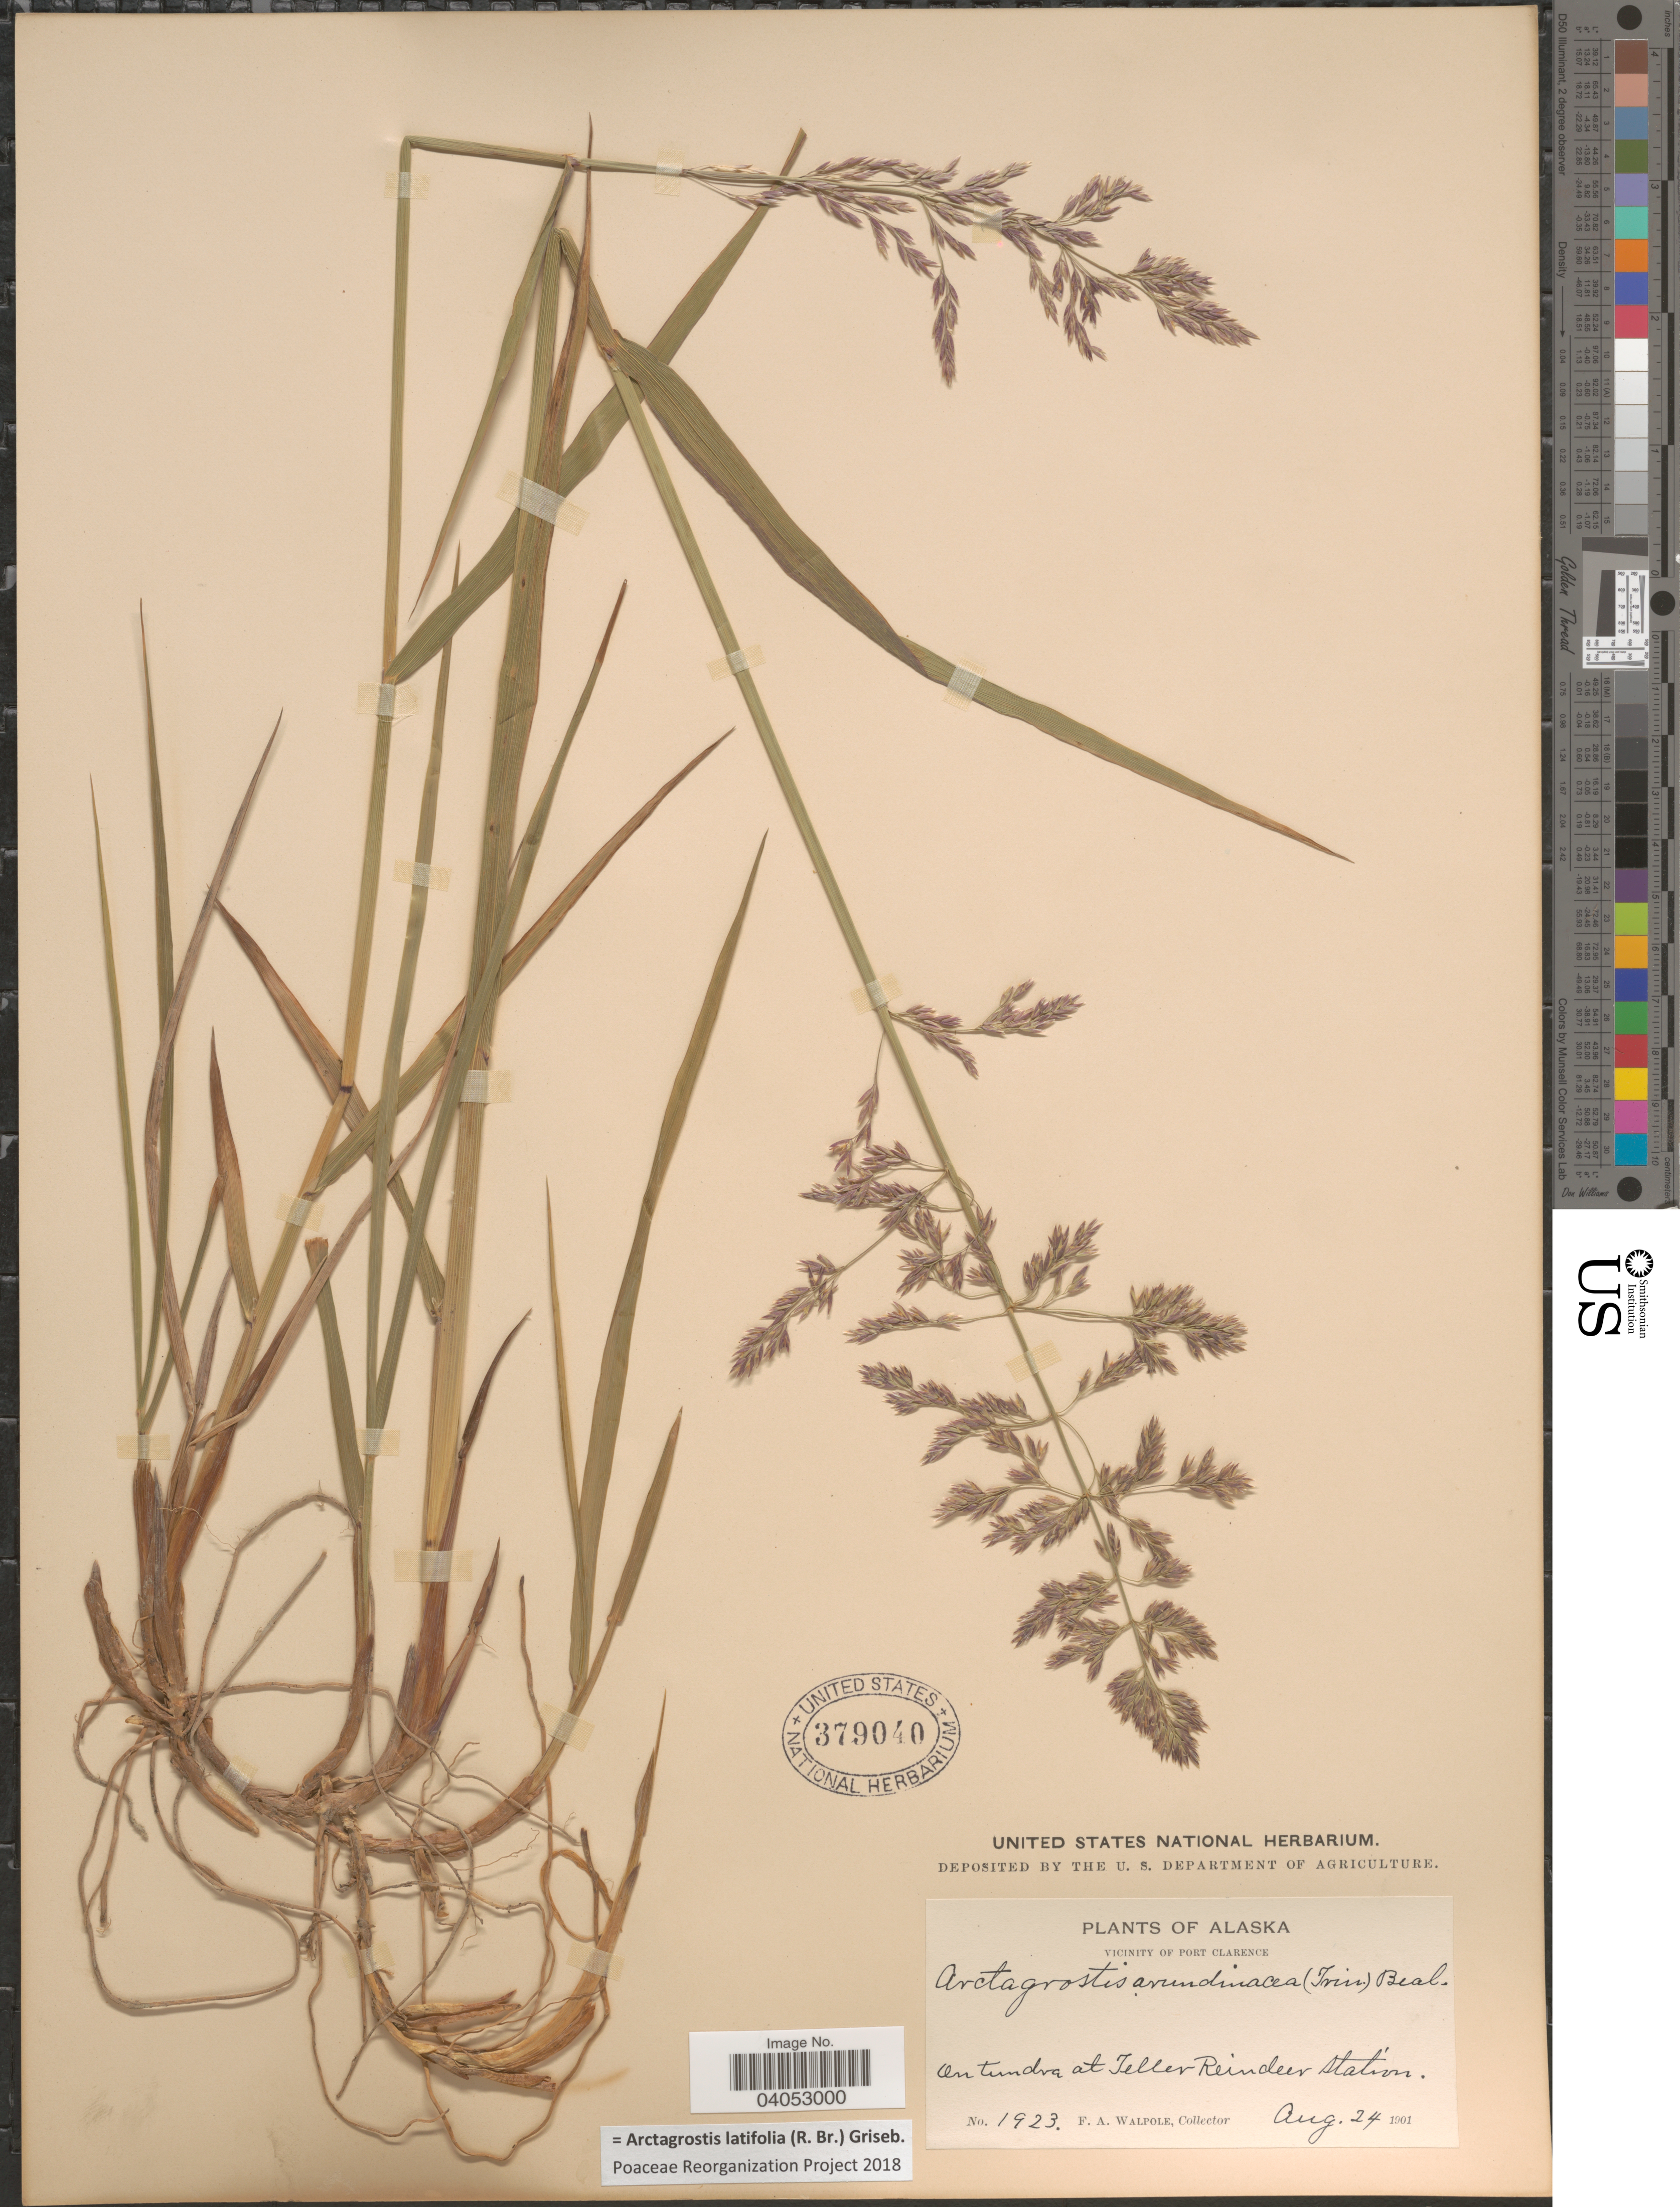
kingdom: Plantae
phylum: Tracheophyta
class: Liliopsida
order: Poales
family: Poaceae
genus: Arctagrostis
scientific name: Arctagrostis latifolia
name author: (R. Br.) Griseb.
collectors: F. Walpole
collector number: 1923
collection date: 1901-08-24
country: United States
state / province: Alaska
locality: Vicinity of Port Clarence. On tundra at Teller Reindeer Station.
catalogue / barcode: US 379040